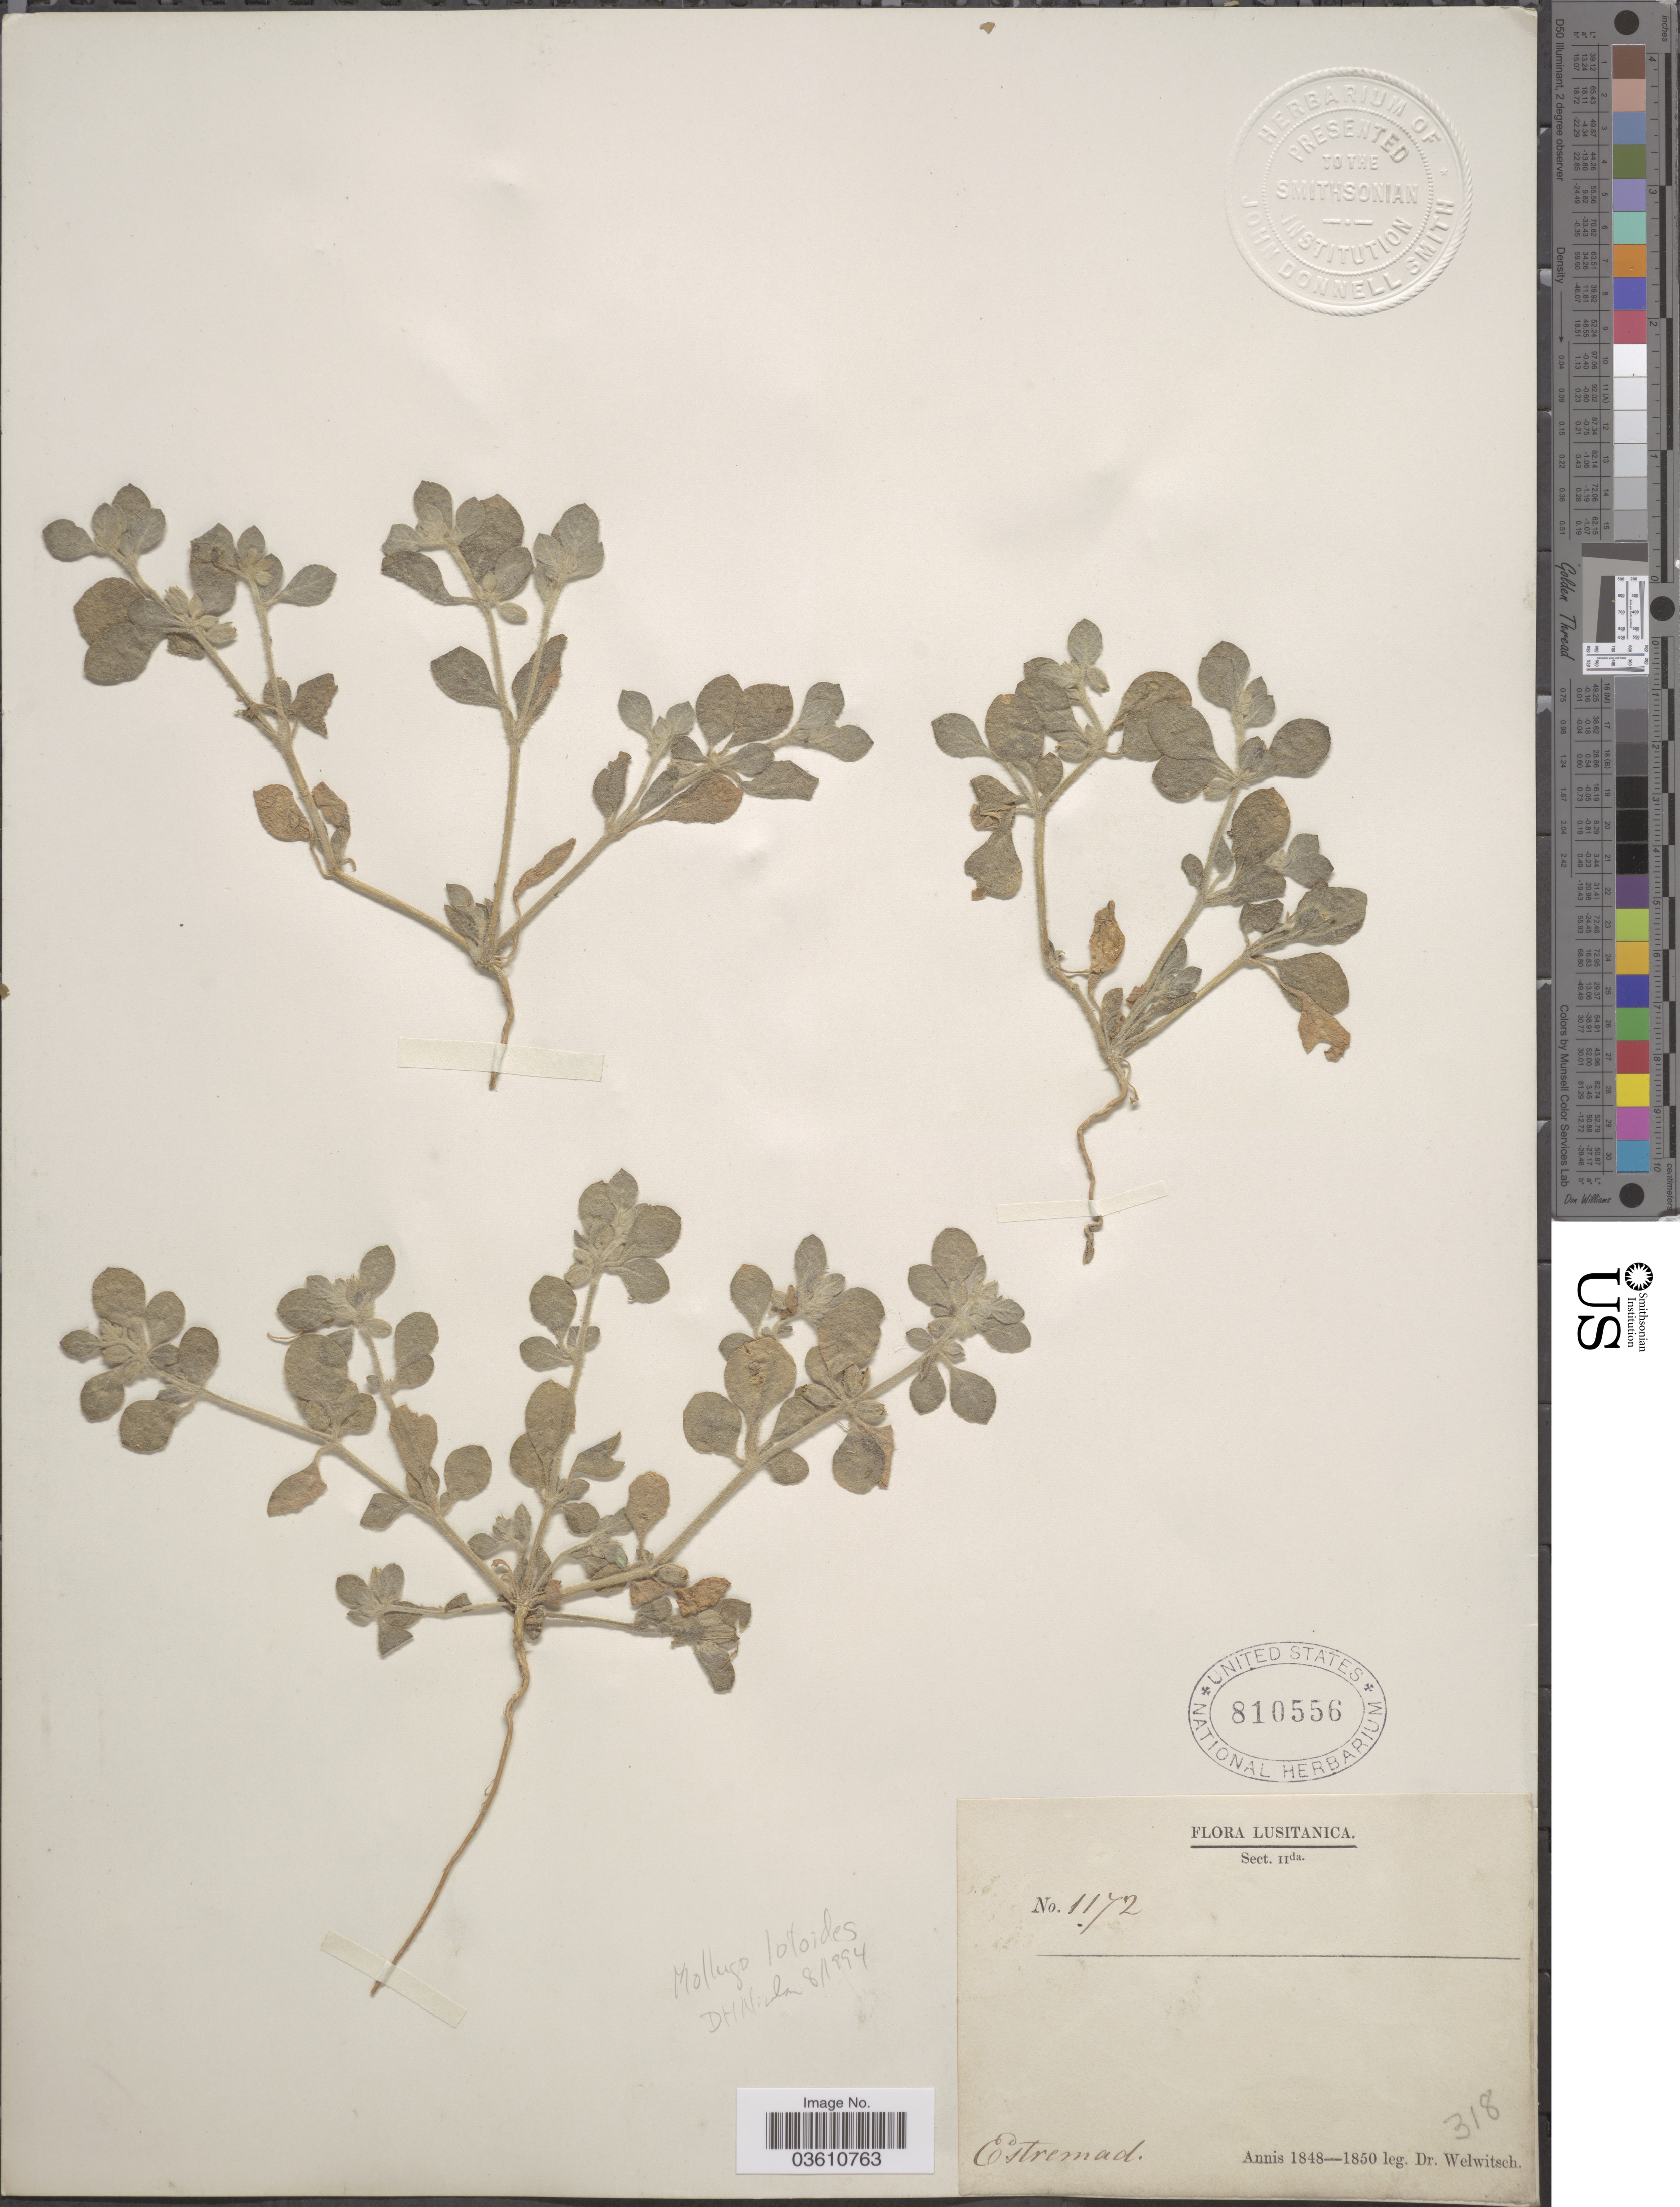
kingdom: Plantae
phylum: Tracheophyta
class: Magnoliopsida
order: Caryophyllales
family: Molluginaceae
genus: Glinus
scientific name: Glinus lotoides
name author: L.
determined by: Strong, Mark T., (BOT), Smithsonian Institution - National Museum of Natural History (UNITED STATES)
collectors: -. Welwitsch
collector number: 1172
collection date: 1848/1850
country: Portugal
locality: Lusitanica. Estremad.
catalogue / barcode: US 810556